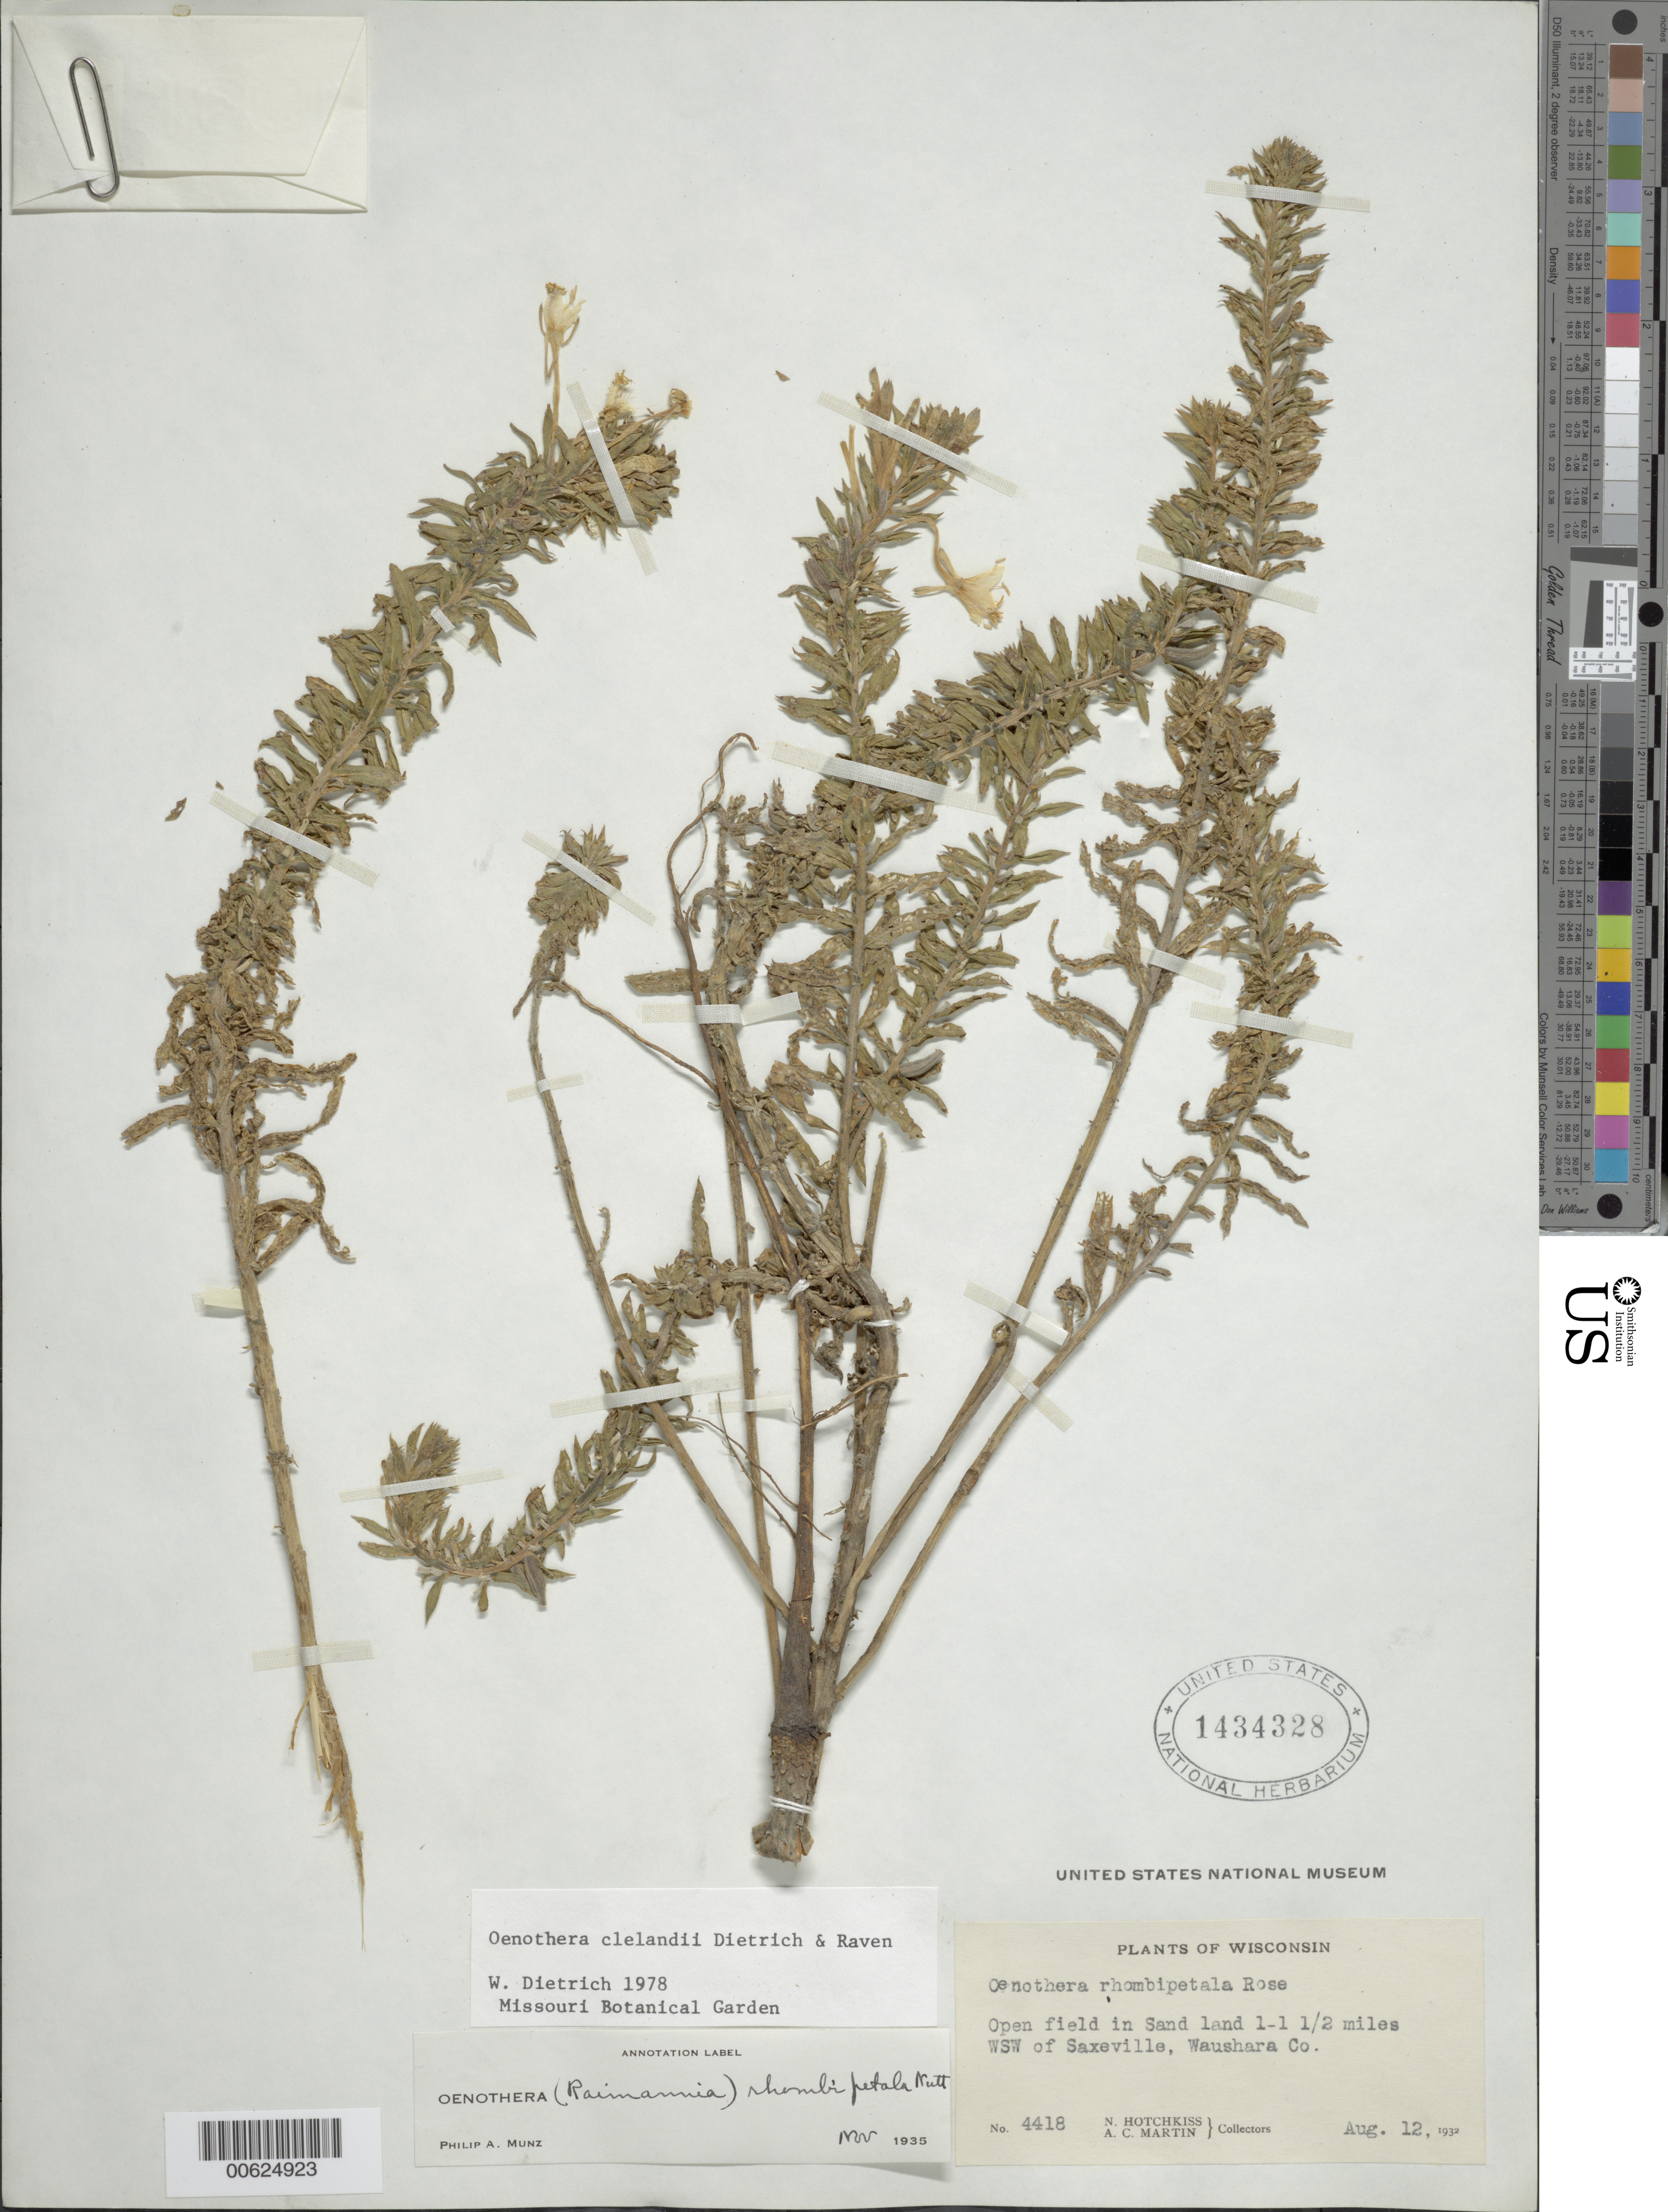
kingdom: Plantae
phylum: Tracheophyta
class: Magnoliopsida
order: Myrtales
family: Onagraceae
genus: Oenothera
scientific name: Oenothera clelandii W. Dietr., P.H. Raven & W.L. Wagner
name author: W. Dietr. et al.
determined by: Dietrich, W.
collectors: N. Hotchkiss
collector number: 4418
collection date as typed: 12 Aug 1932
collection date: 1932-08-12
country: United States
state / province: Wisconsin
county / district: Waushara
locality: WSW of Saxeville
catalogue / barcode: US 1434328